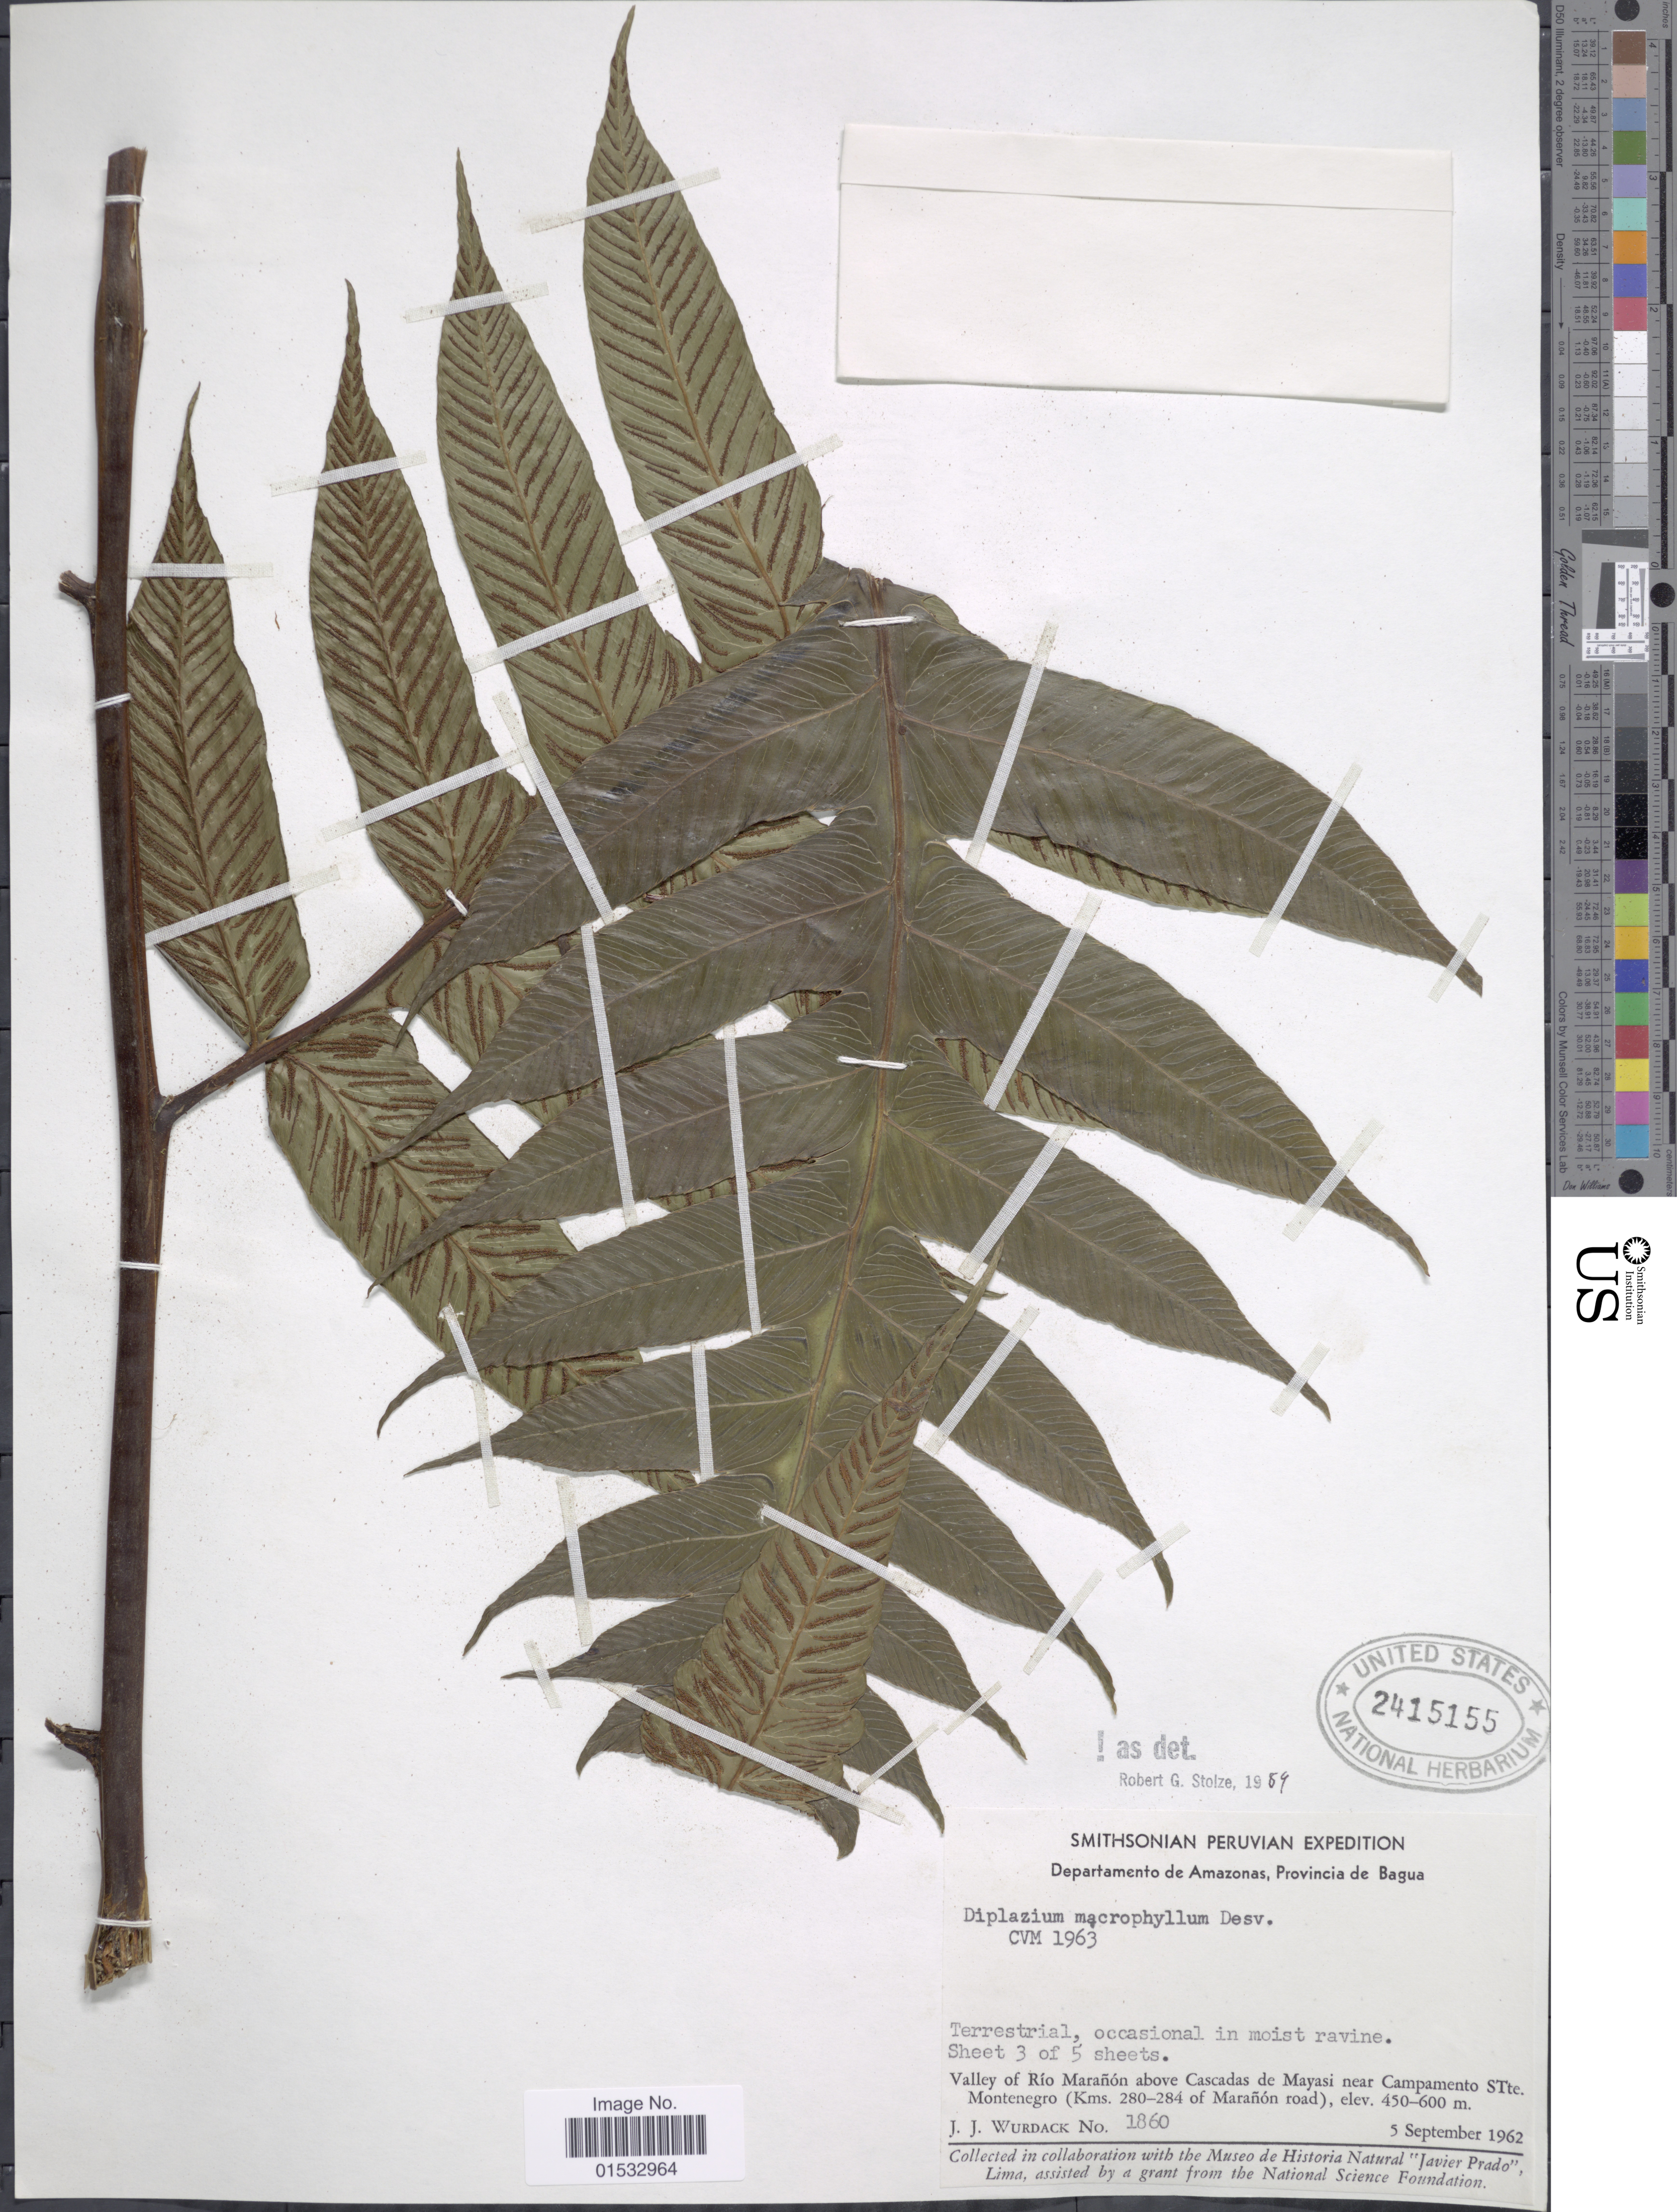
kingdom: Plantae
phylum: Tracheophyta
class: Polypodiopsida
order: Polypodiales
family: Athyriaceae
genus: Diplazium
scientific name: Diplazium macrophyllum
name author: Desv.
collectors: J. J. Wurdack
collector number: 1860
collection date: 1962-09-05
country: Peru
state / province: Amazonas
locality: Provincia de Bagua, valley of Río Marañón above Cascadas de Mayasi near Campamento STte. Montenegro (Kms. 280-284 of Marañón road)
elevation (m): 450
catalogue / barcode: US 2415155